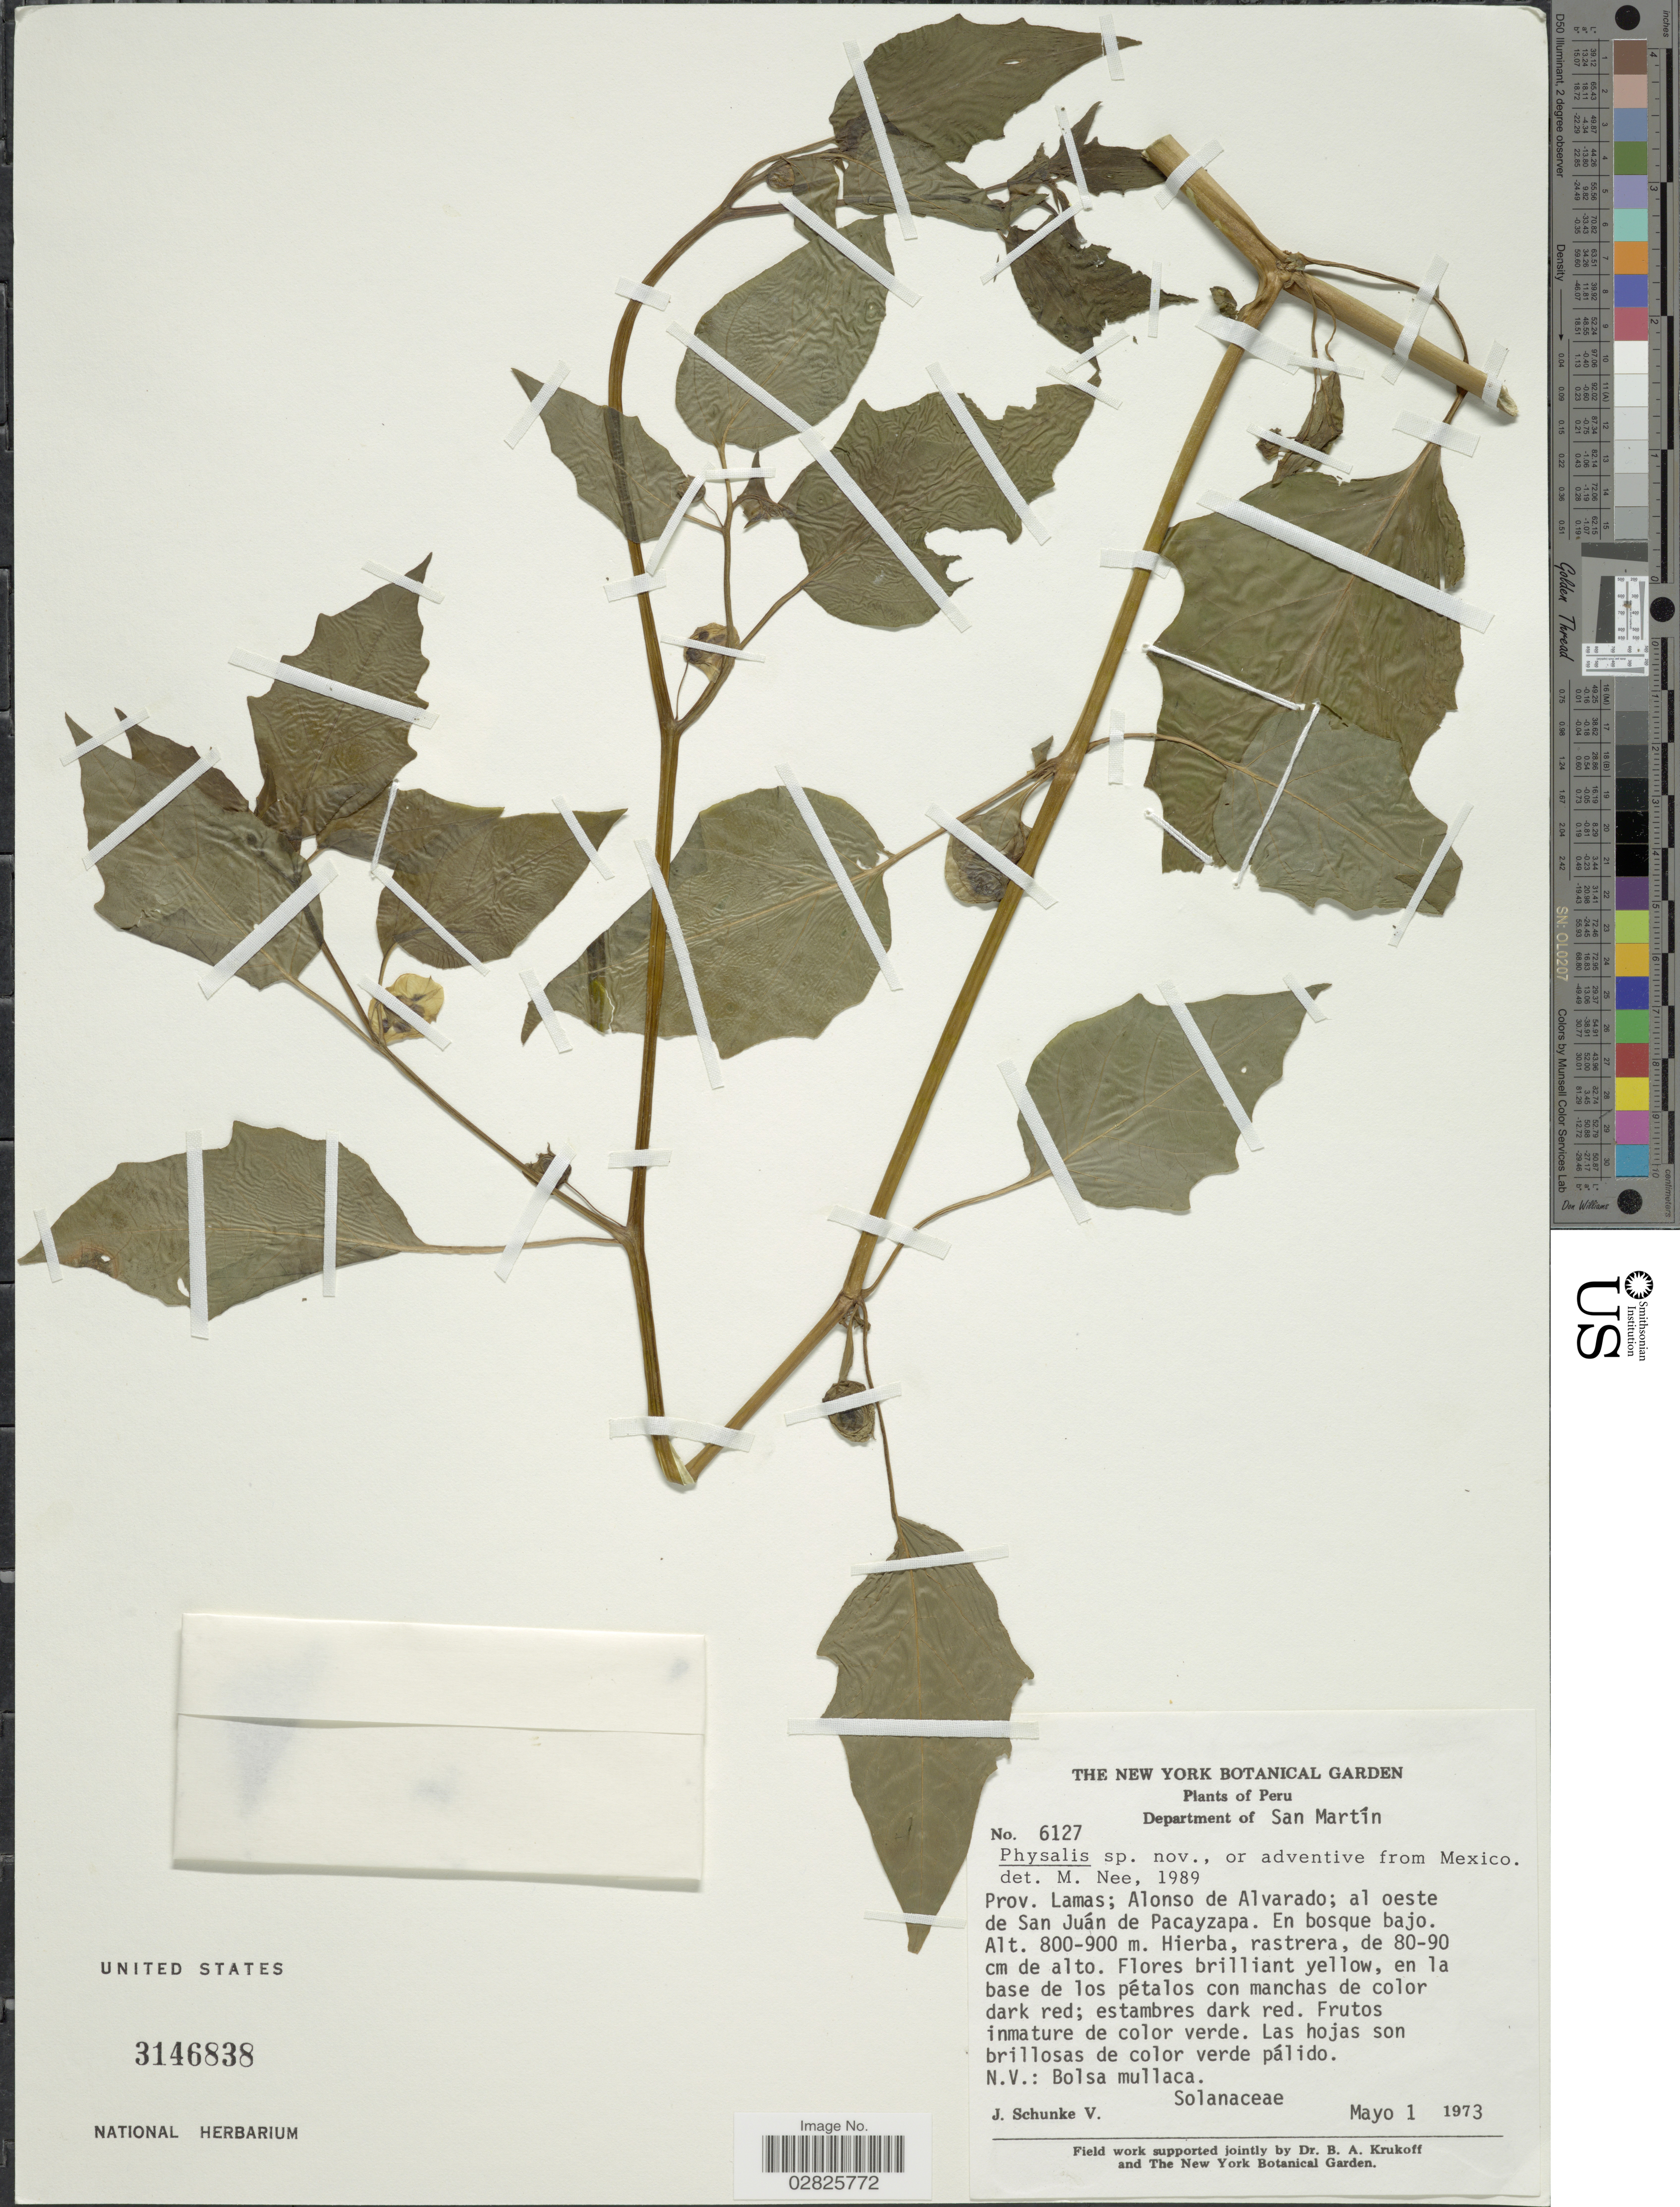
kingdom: Plantae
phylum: Tracheophyta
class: Magnoliopsida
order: Solanales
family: Solanaceae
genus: Physalis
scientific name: Physalis sp.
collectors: J. Schunke Vigo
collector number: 6127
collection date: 1973-05-01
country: Peru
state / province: San Martín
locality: Department of San Martín. Prov. Lamas; Alonso de Alvarado; al oeste de San Juán de Pacayzapa.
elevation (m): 800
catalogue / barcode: US 3146838